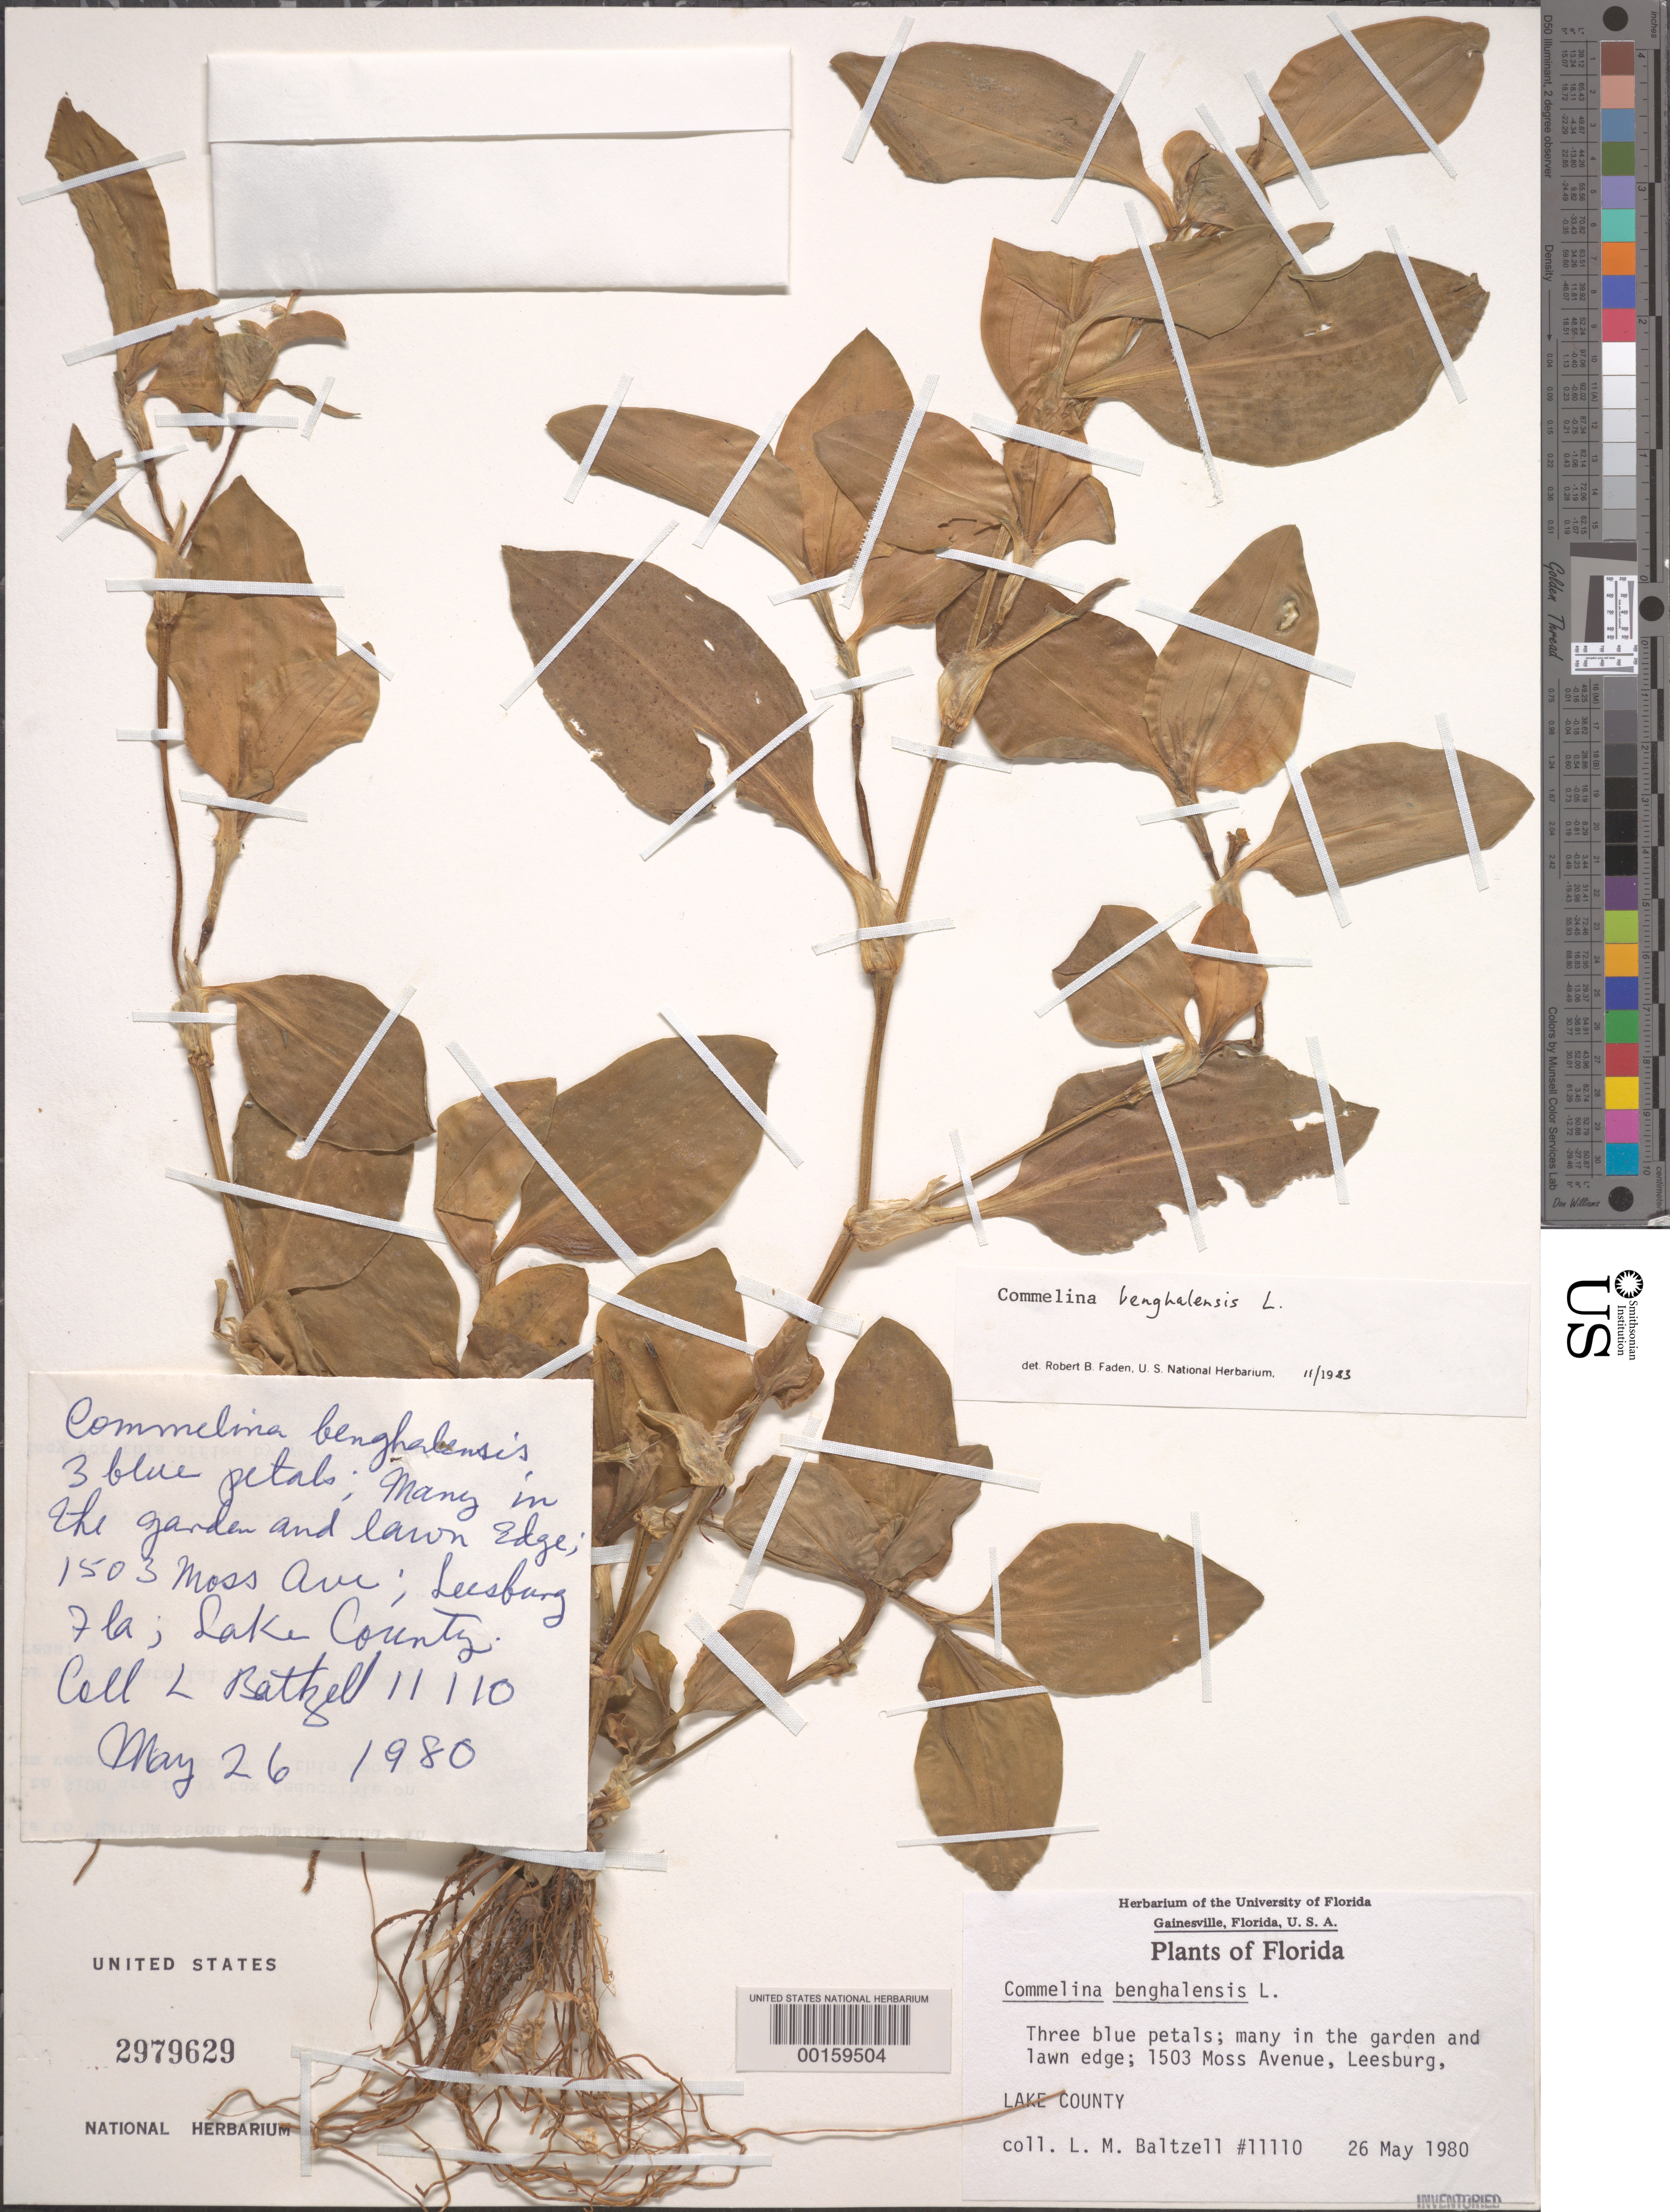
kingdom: Plantae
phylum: Tracheophyta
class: Liliopsida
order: Commelinales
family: Commelinaceae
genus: Commelina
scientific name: Commelina benghalensis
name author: L.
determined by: Faden, Robert B., (US), Smithsonian Institution - National Museum of Natural History (UNITED STATES)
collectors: L. Baltzell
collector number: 11110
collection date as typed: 26 May 1980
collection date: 1980-05-26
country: United States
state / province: Florida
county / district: Lake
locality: Leesurg, 1503 moss ave.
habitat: Many in garden and lawns edge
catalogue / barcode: US 2979629